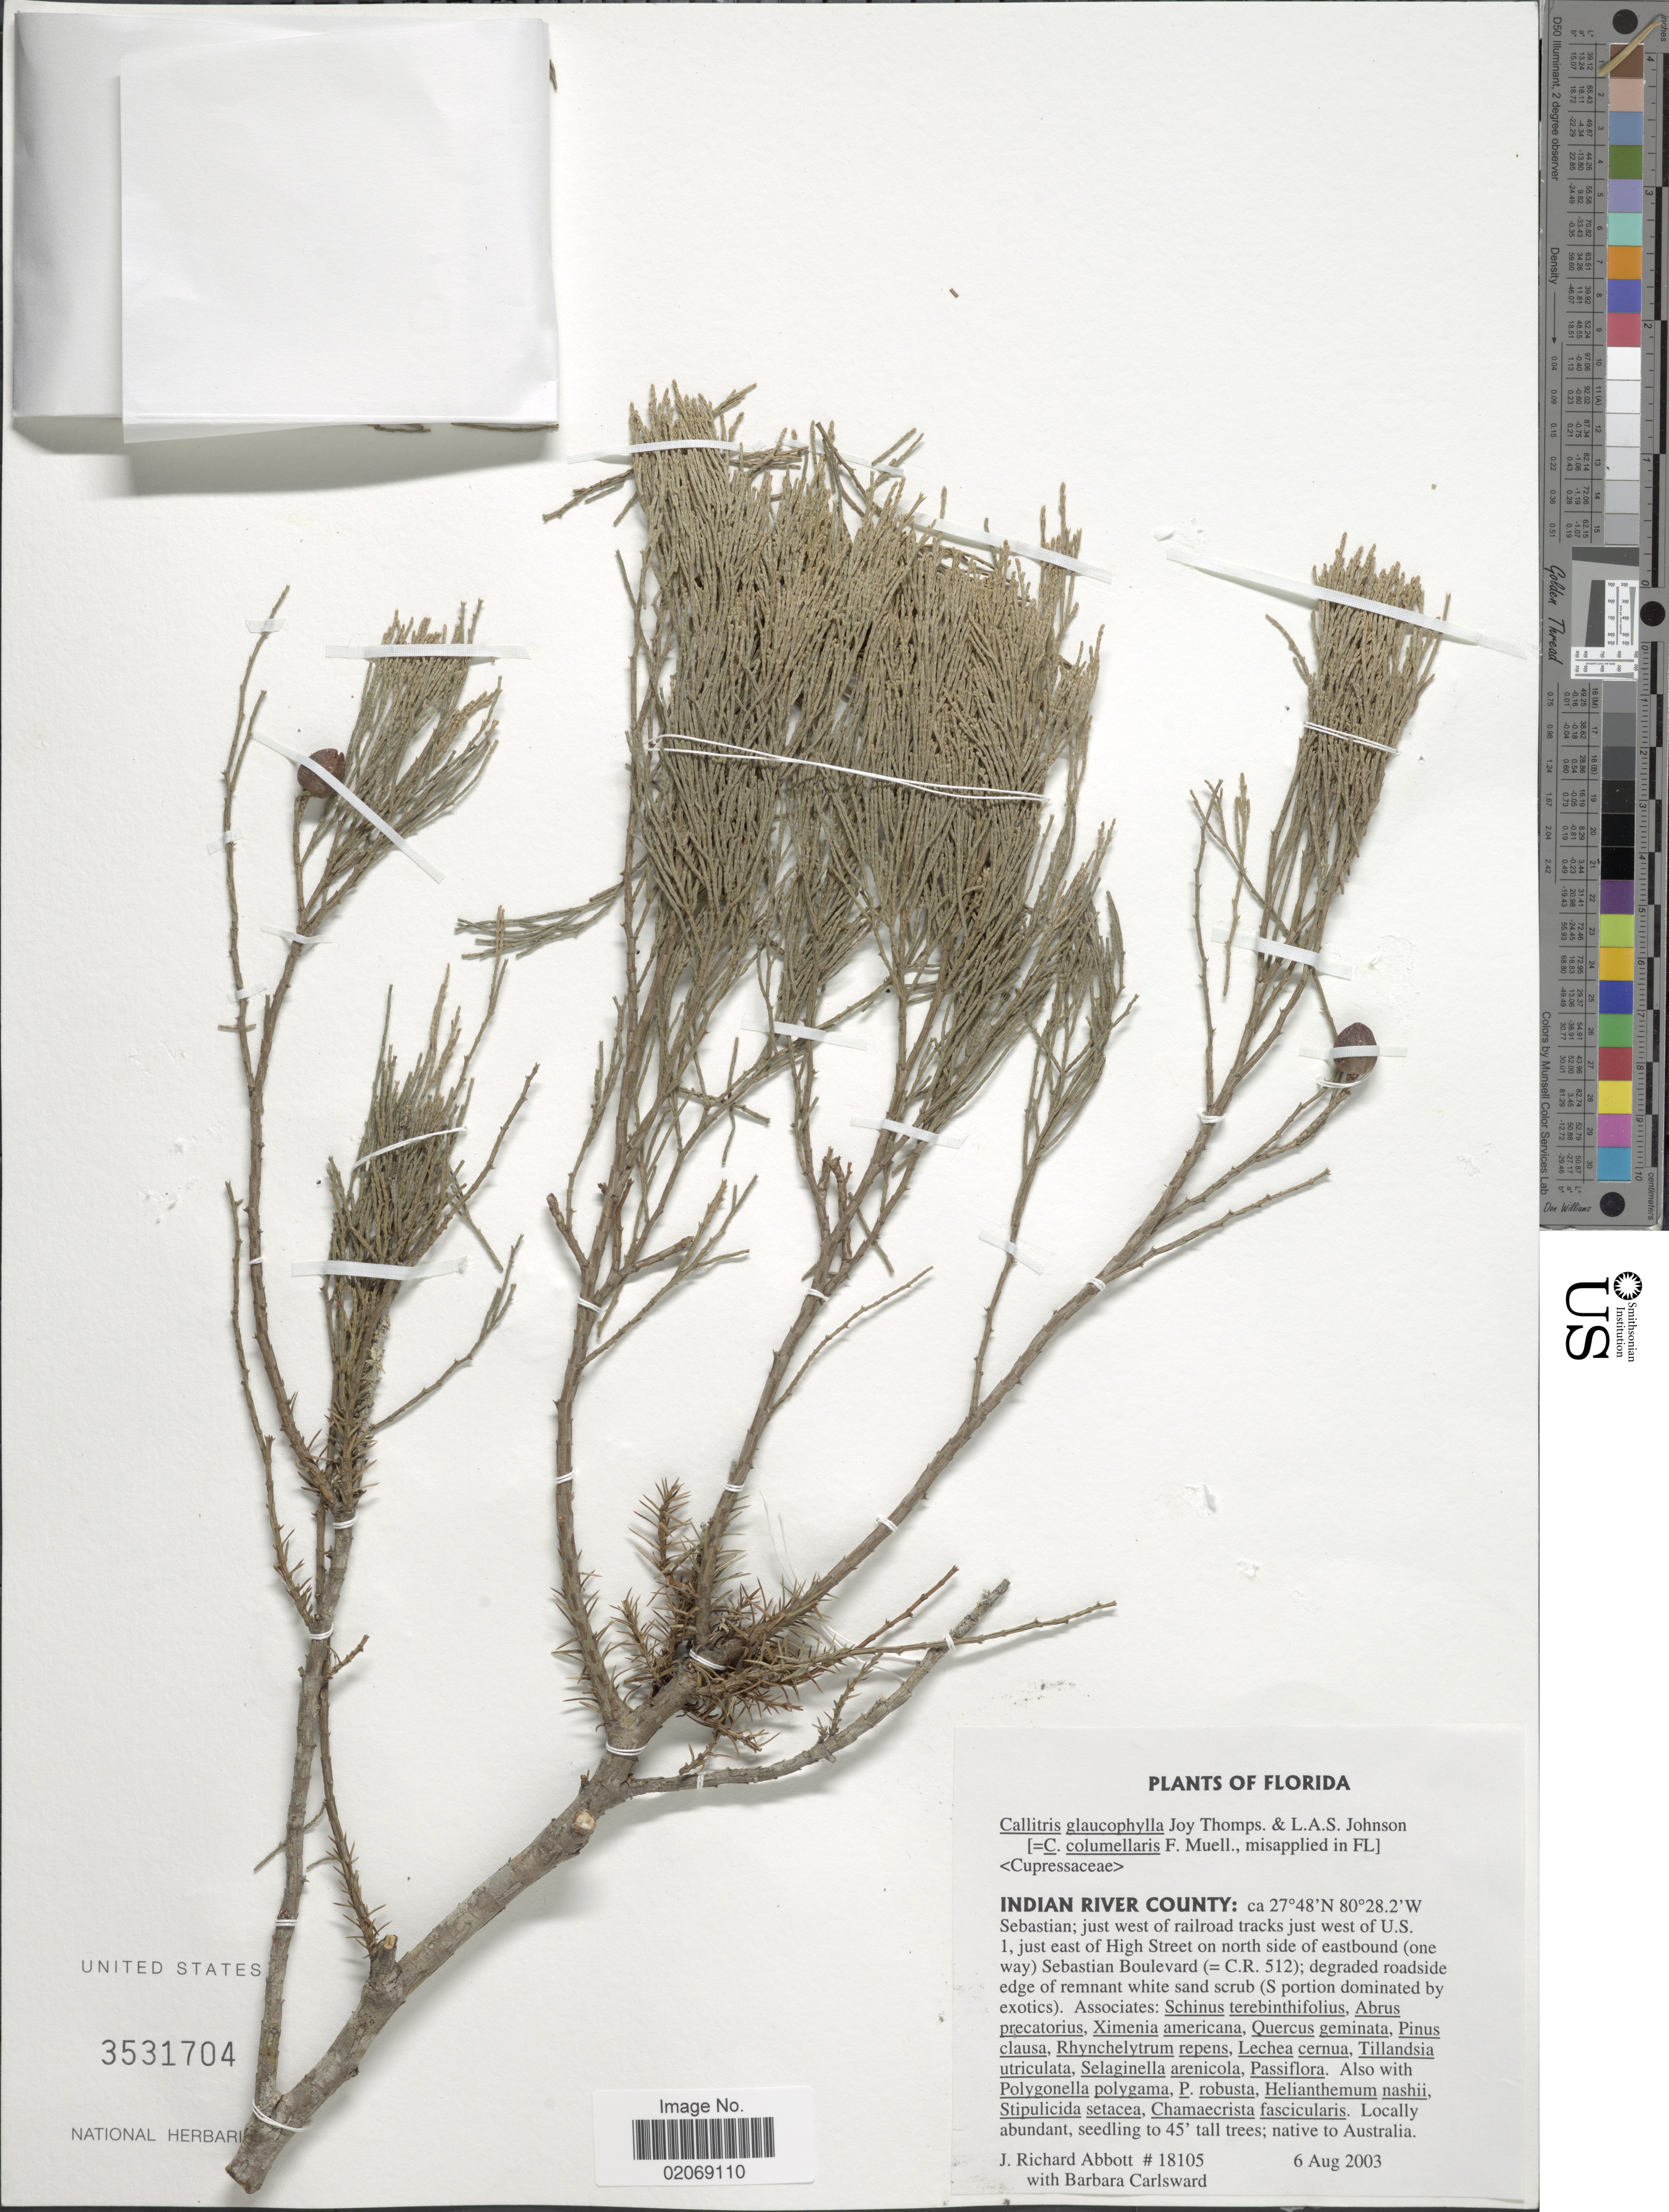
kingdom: Plantae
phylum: Tracheophyta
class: Pinopsida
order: Pinales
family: Cupressaceae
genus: Callitris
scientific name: Callitris columellaris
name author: F. Muell.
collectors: J. R. Abbott & B. Carlsward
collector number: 18105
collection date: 2003-08-06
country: United States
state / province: Florida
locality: Indian River County: Sebastian; just west of railroad tracks just west of U. S. 1, just east of High Street on north side of eastbound ( one way) Sebastian Boulevard (= C.R. 512)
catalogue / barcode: US 3531704